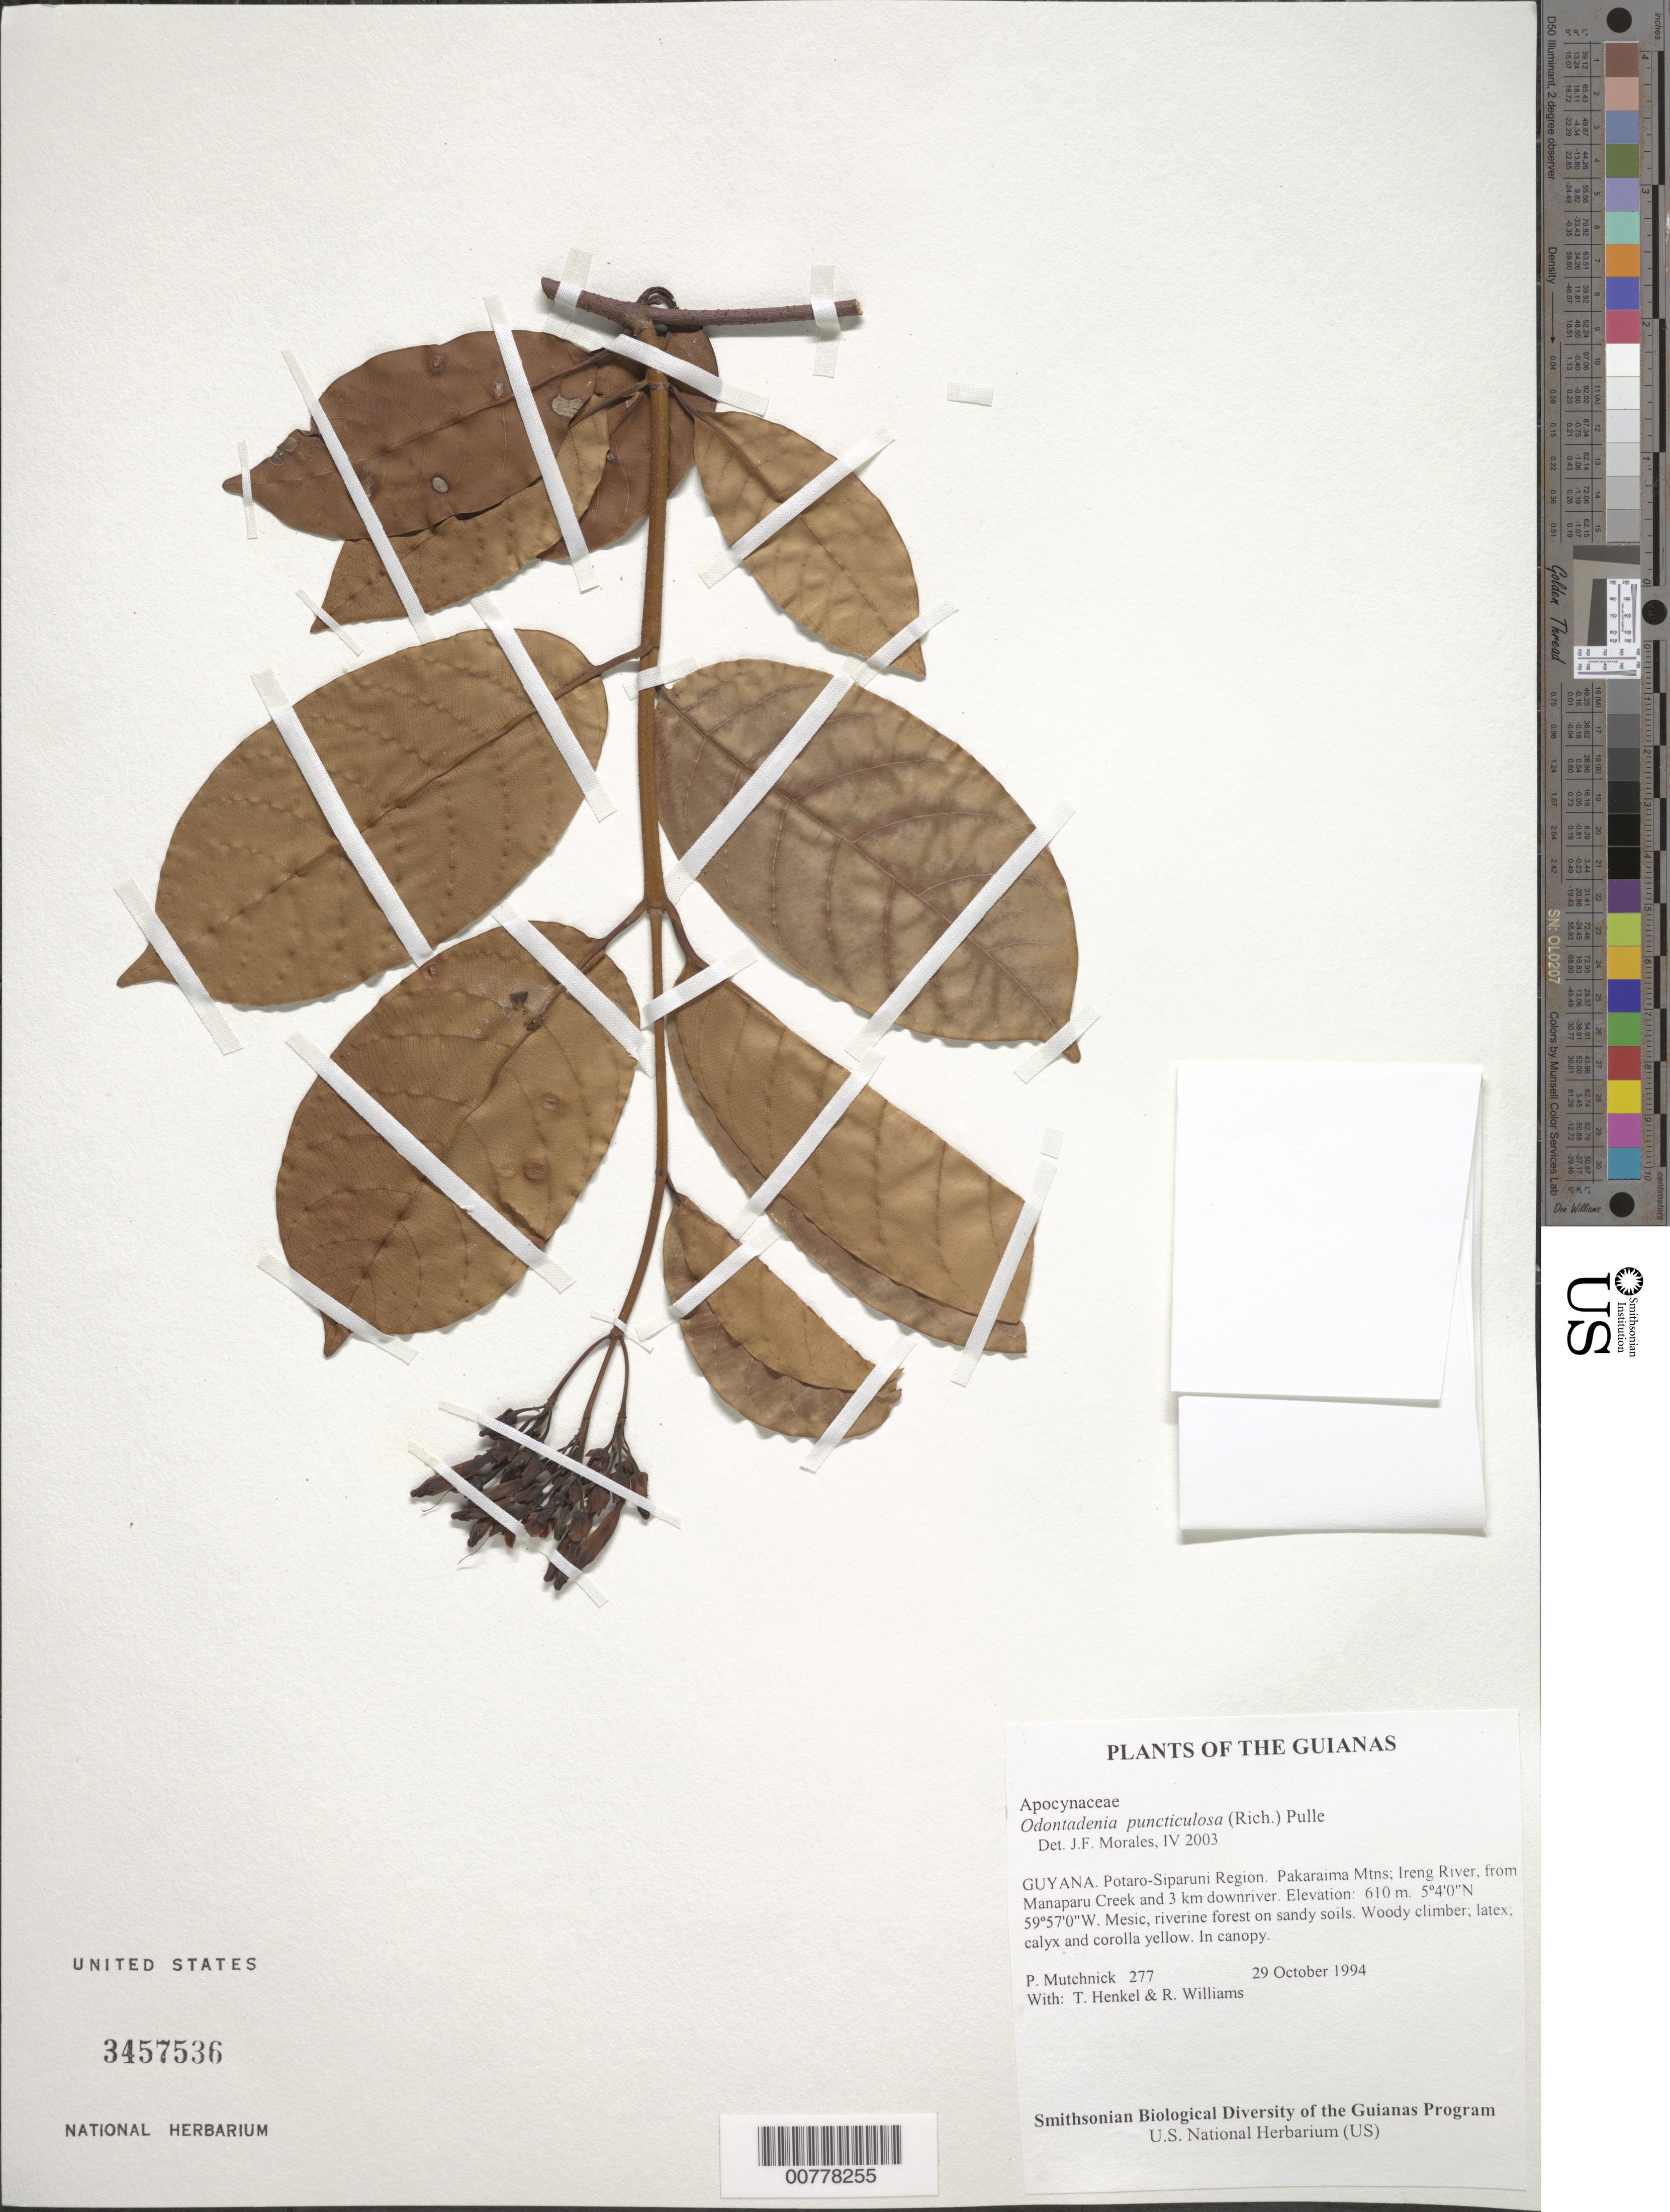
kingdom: Plantae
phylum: Tracheophyta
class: Magnoliopsida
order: Gentianales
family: Apocynaceae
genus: Odontadenia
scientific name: Odontadenia puncticulosa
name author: (Rich.) Pulle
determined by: Morales, J. F.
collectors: P. Mutchnick, T. Henkel & R. Williams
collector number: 277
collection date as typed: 29 October 1994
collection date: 1994-10-29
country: Guyana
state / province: Potaro-Siparuni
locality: Pakaraima Mtns; Ireng River, from Manaparu Creek and 3 km downriver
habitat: Mesic, riverine forest on sandy soils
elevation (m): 610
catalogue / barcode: US 3457536